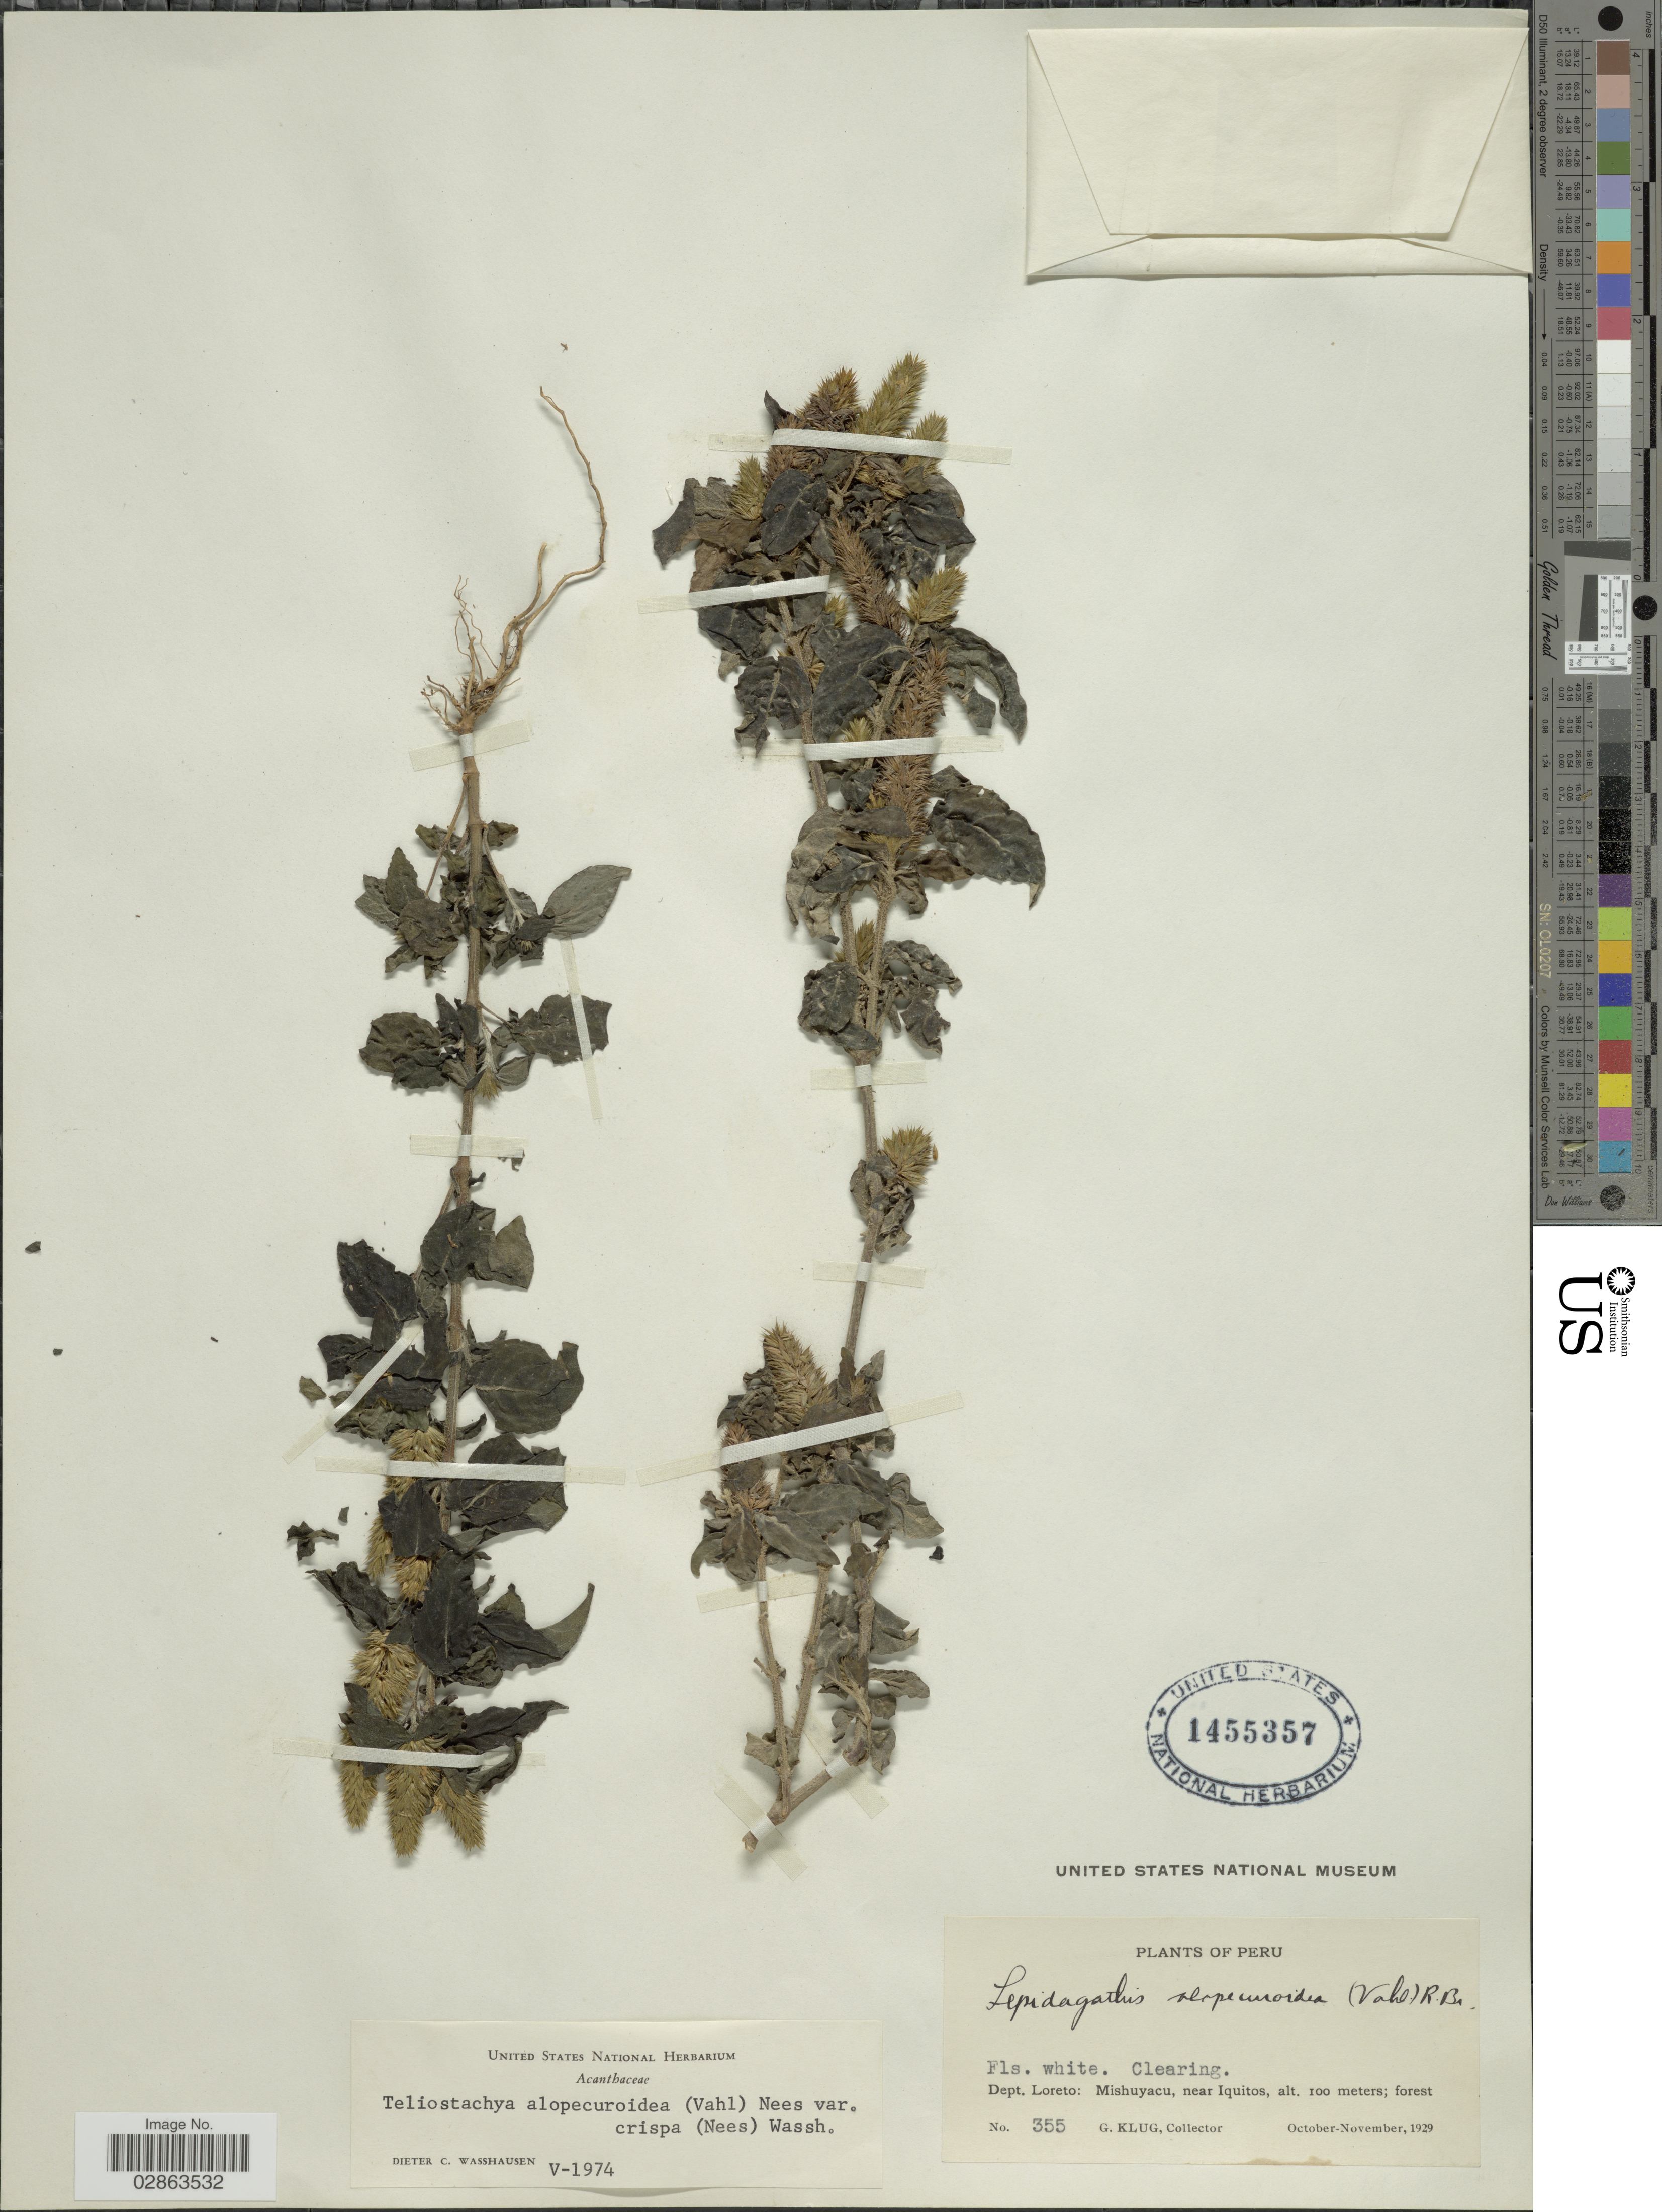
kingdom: Plantae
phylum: Tracheophyta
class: Magnoliopsida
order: Lamiales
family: Acanthaceae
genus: Teliostachya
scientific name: Teliostachya lanceolata var. crispa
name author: Nees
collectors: G. Klug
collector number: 355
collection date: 1929-10/1929-11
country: Peru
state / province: Loreto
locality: Dept. Loreto: Mishuyacu, near Iquitos.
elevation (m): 100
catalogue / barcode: US 1455357